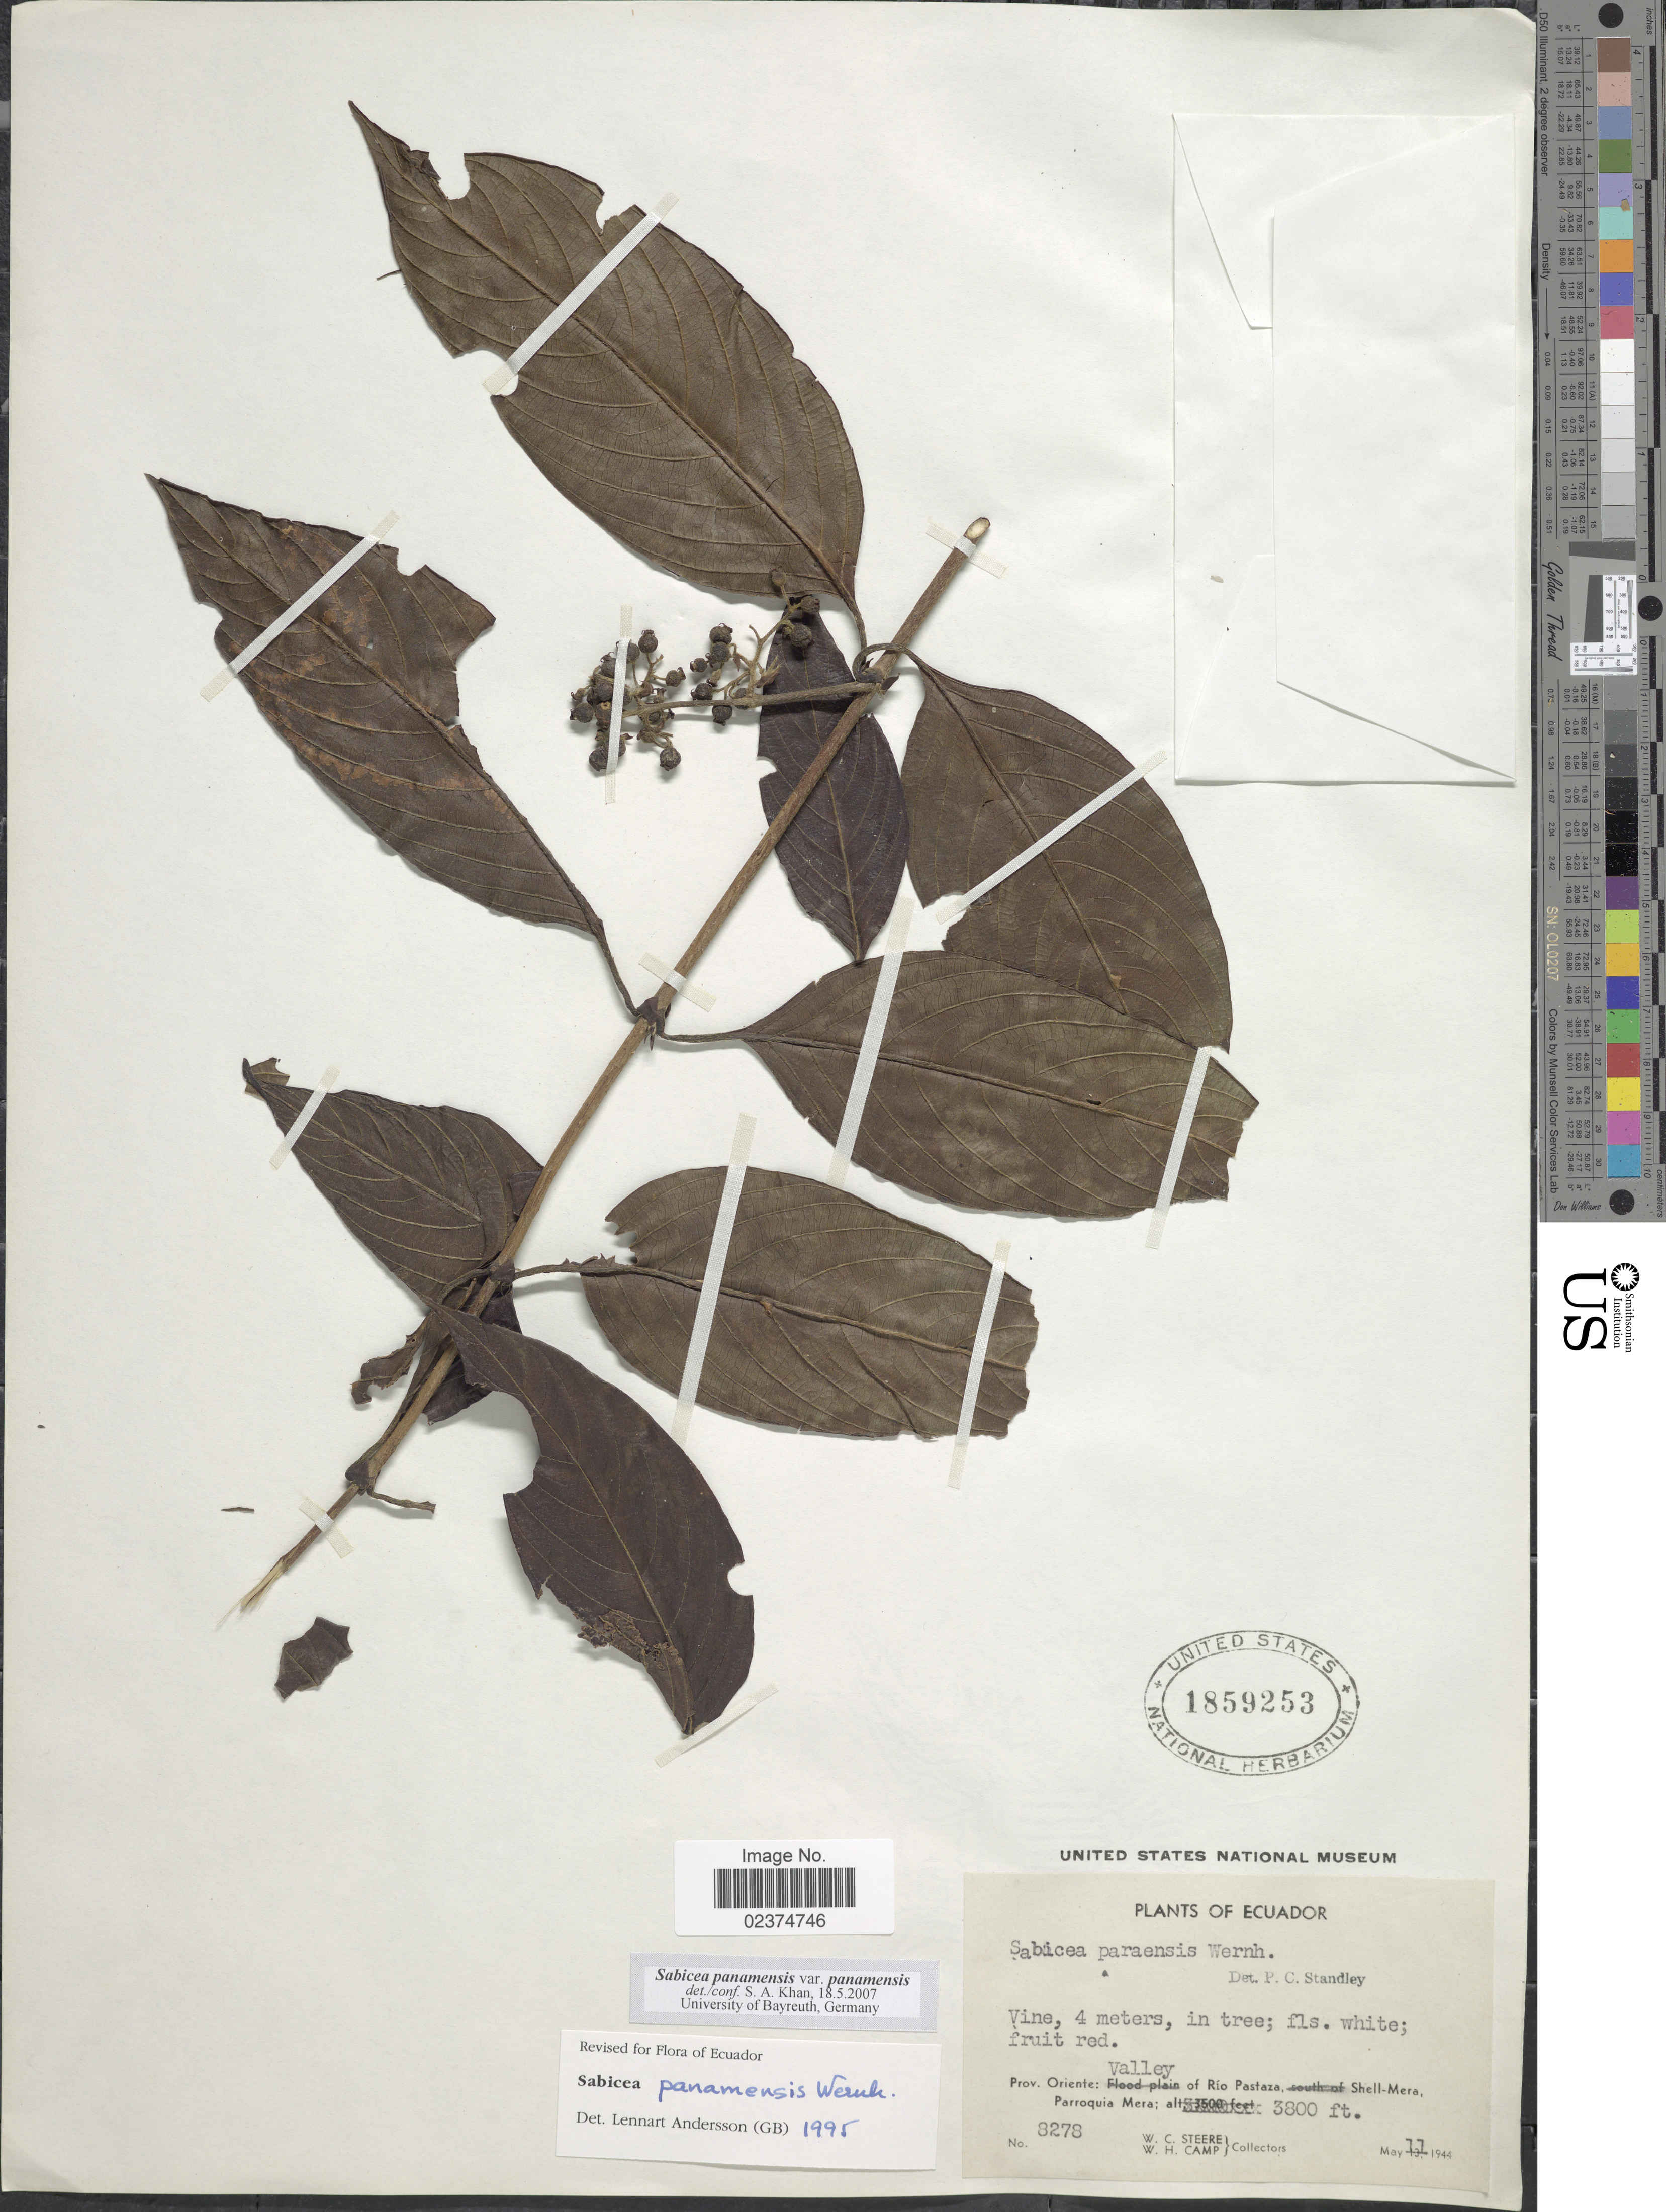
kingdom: Plantae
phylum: Tracheophyta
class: Magnoliopsida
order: Gentianales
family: Rubiaceae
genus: Sabicea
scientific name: Sabicea panamensis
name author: Wernham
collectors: W. C. Steere & W. H. Camp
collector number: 8278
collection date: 1944-05-11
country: Ecuador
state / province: Pastaza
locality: Prov. Oriente: Valley of Rio Pastaza, Shell Mera, Parroquia Mera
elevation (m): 1158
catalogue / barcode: US 1859253